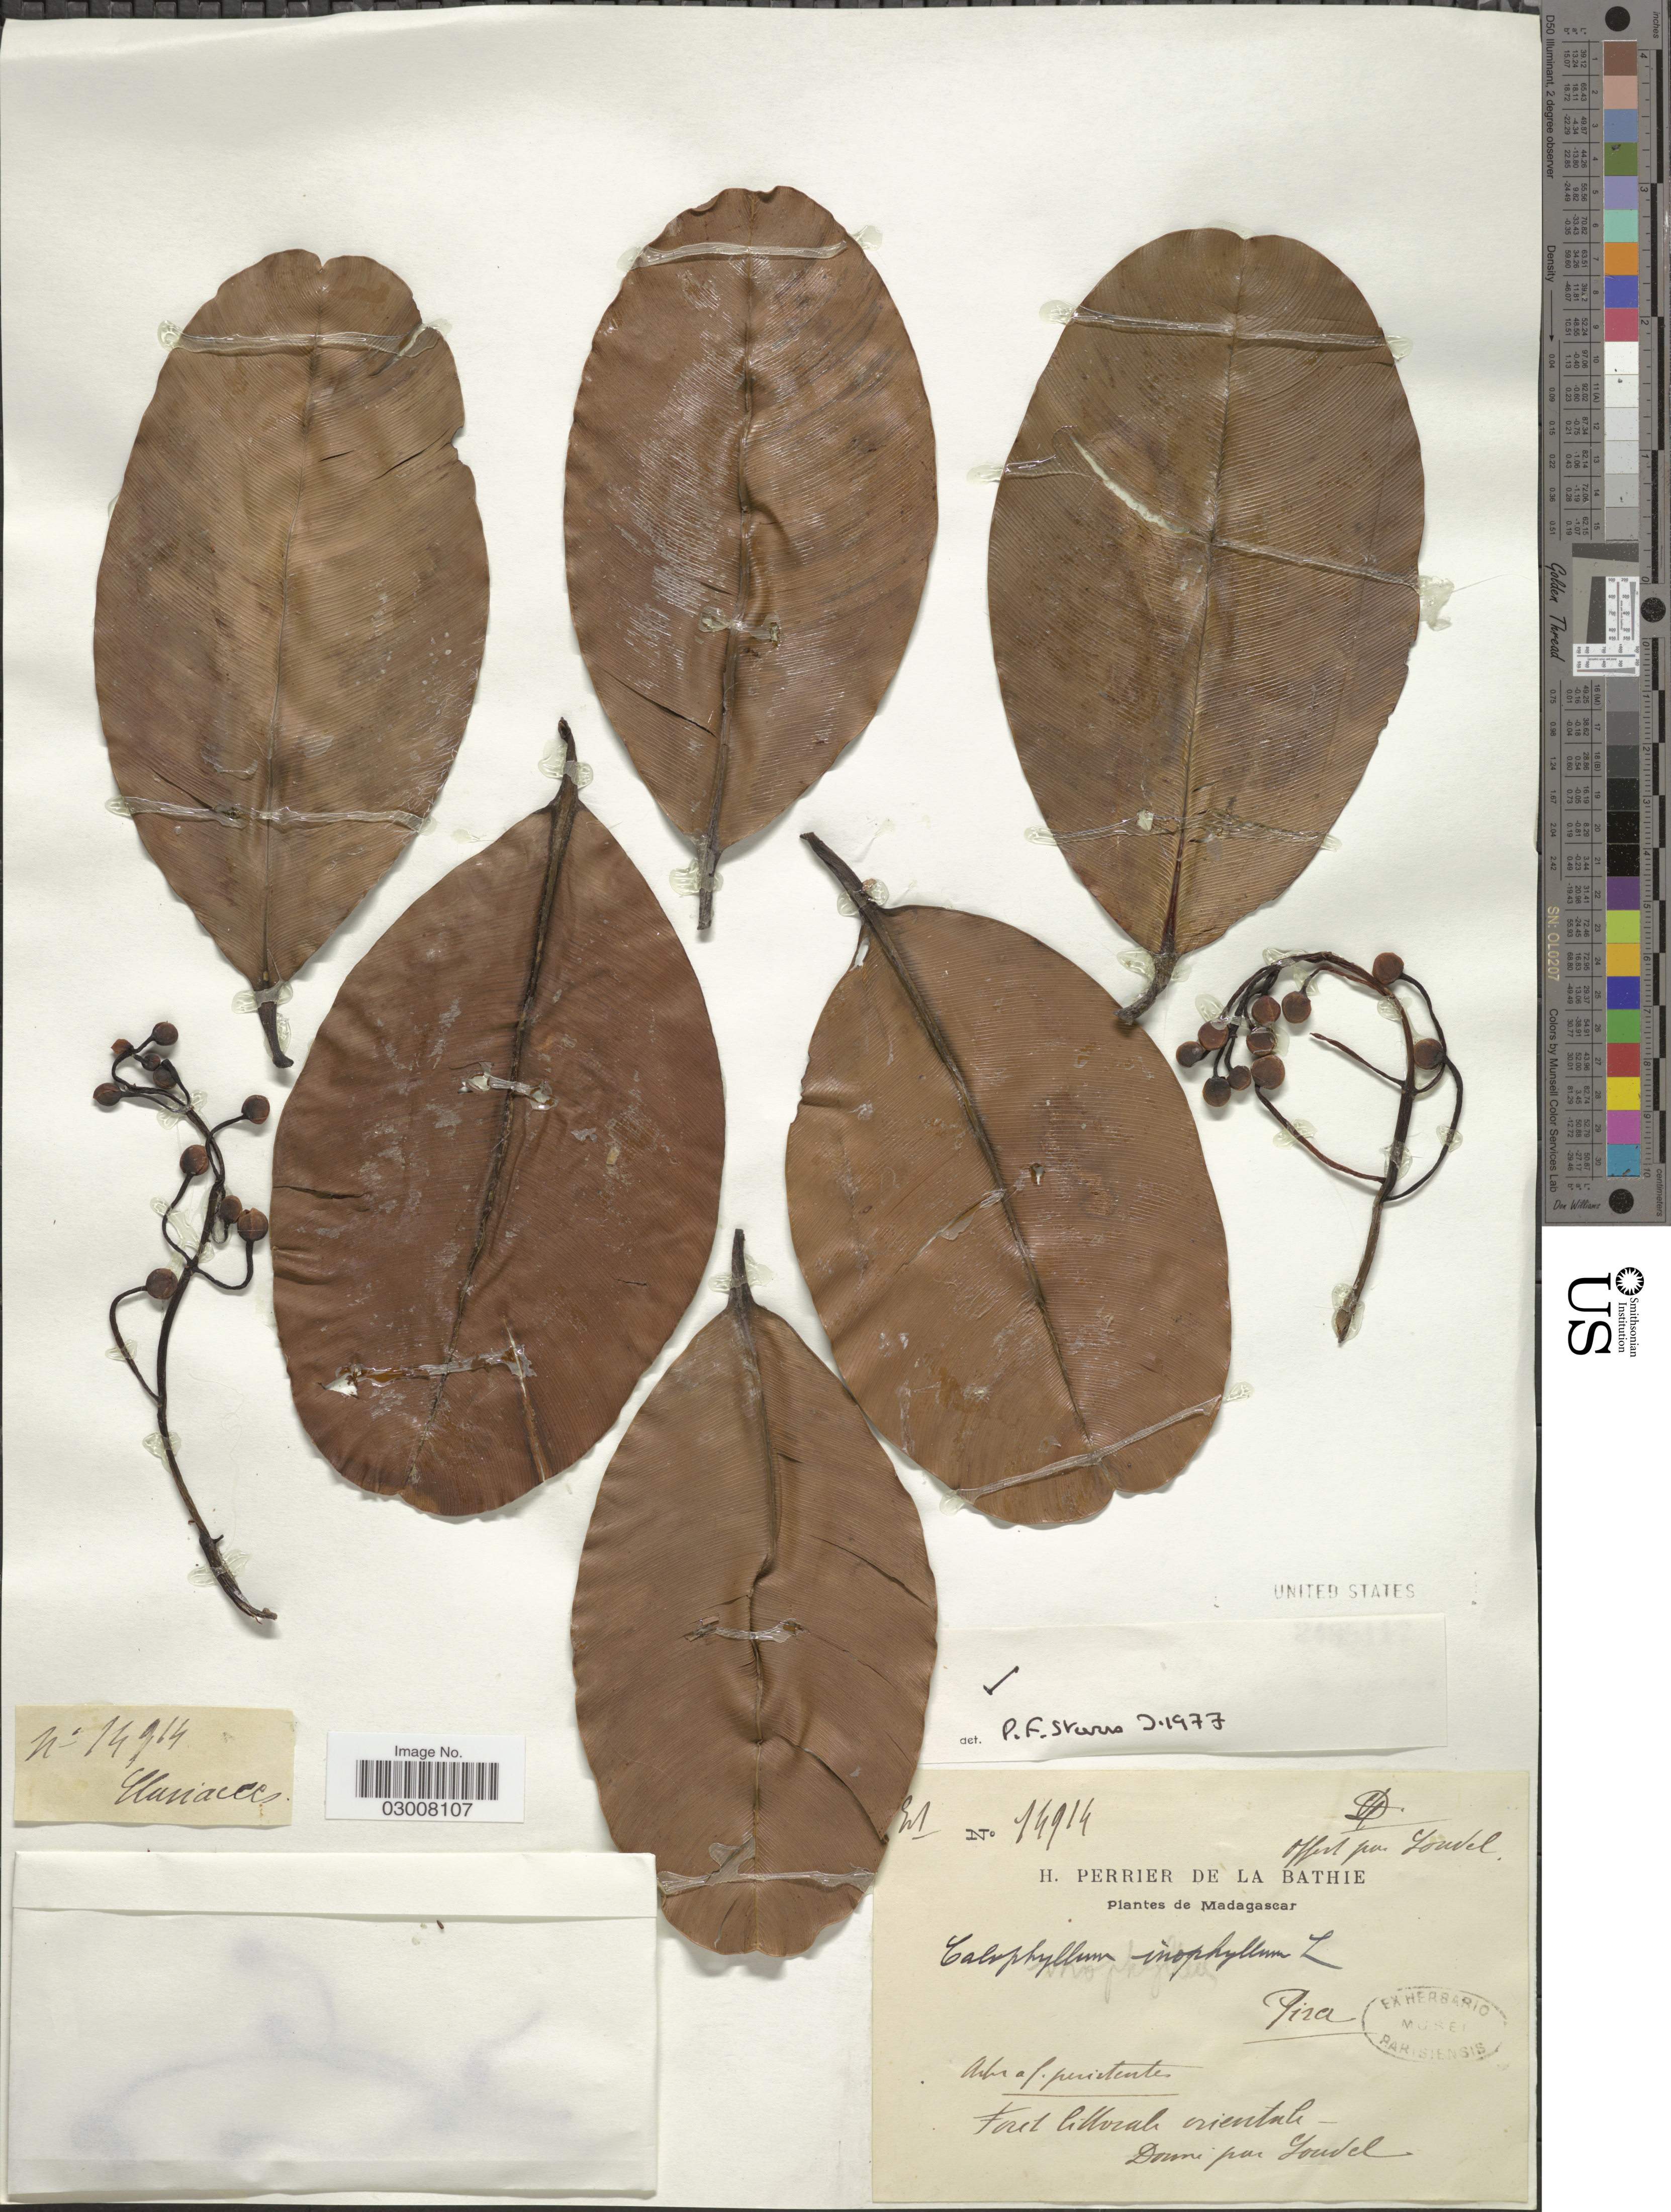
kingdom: Plantae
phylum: Tracheophyta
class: Magnoliopsida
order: Malpighiales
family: Calophyllaceae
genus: Calophyllum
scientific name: Calophyllum inophyllum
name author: L.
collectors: H. Perrier de la Bâthie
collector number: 14914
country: Madagascar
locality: Foret littorale orientale.